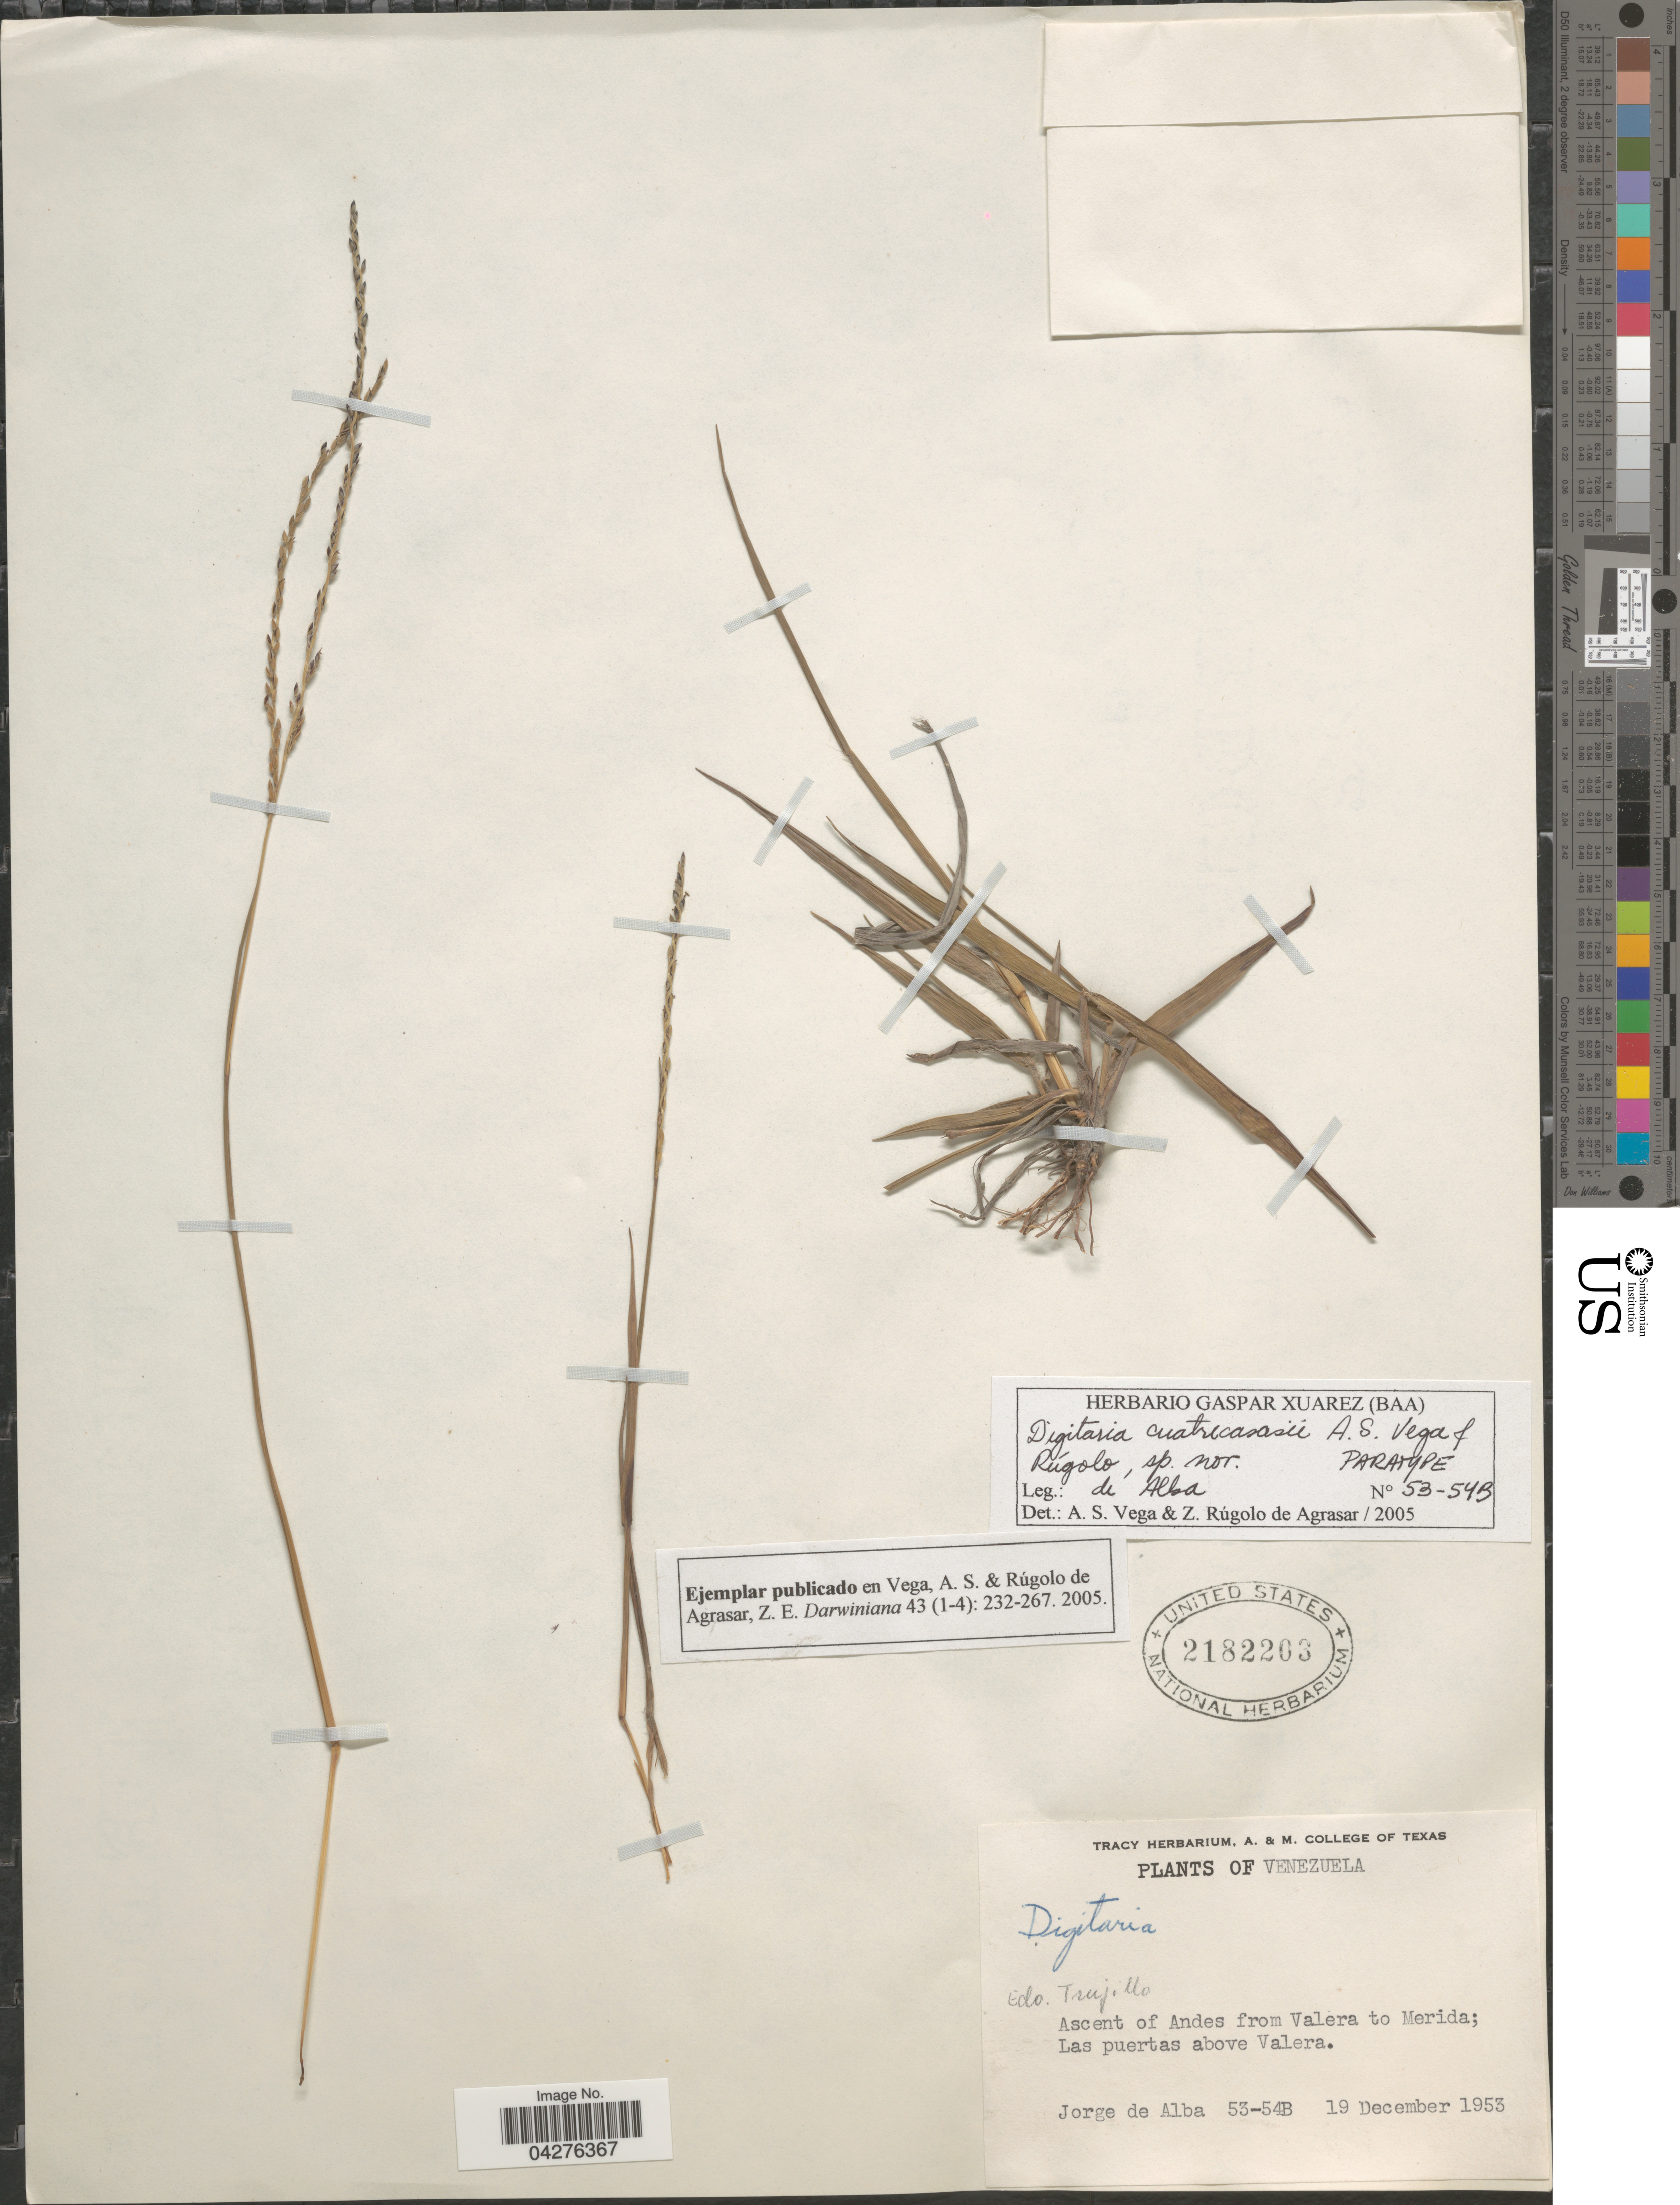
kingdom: Plantae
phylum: Tracheophyta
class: Liliopsida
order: Poales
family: Poaceae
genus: Digitaria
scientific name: Digitaria cuatrecasasii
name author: A.S. Vega & Rúgolo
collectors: J. Alba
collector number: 53-54B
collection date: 1953-12-19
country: Venezuela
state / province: Trujillo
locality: Ascent of Andes from Valera to Merida; Las puertas above Valera.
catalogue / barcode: US 2182203